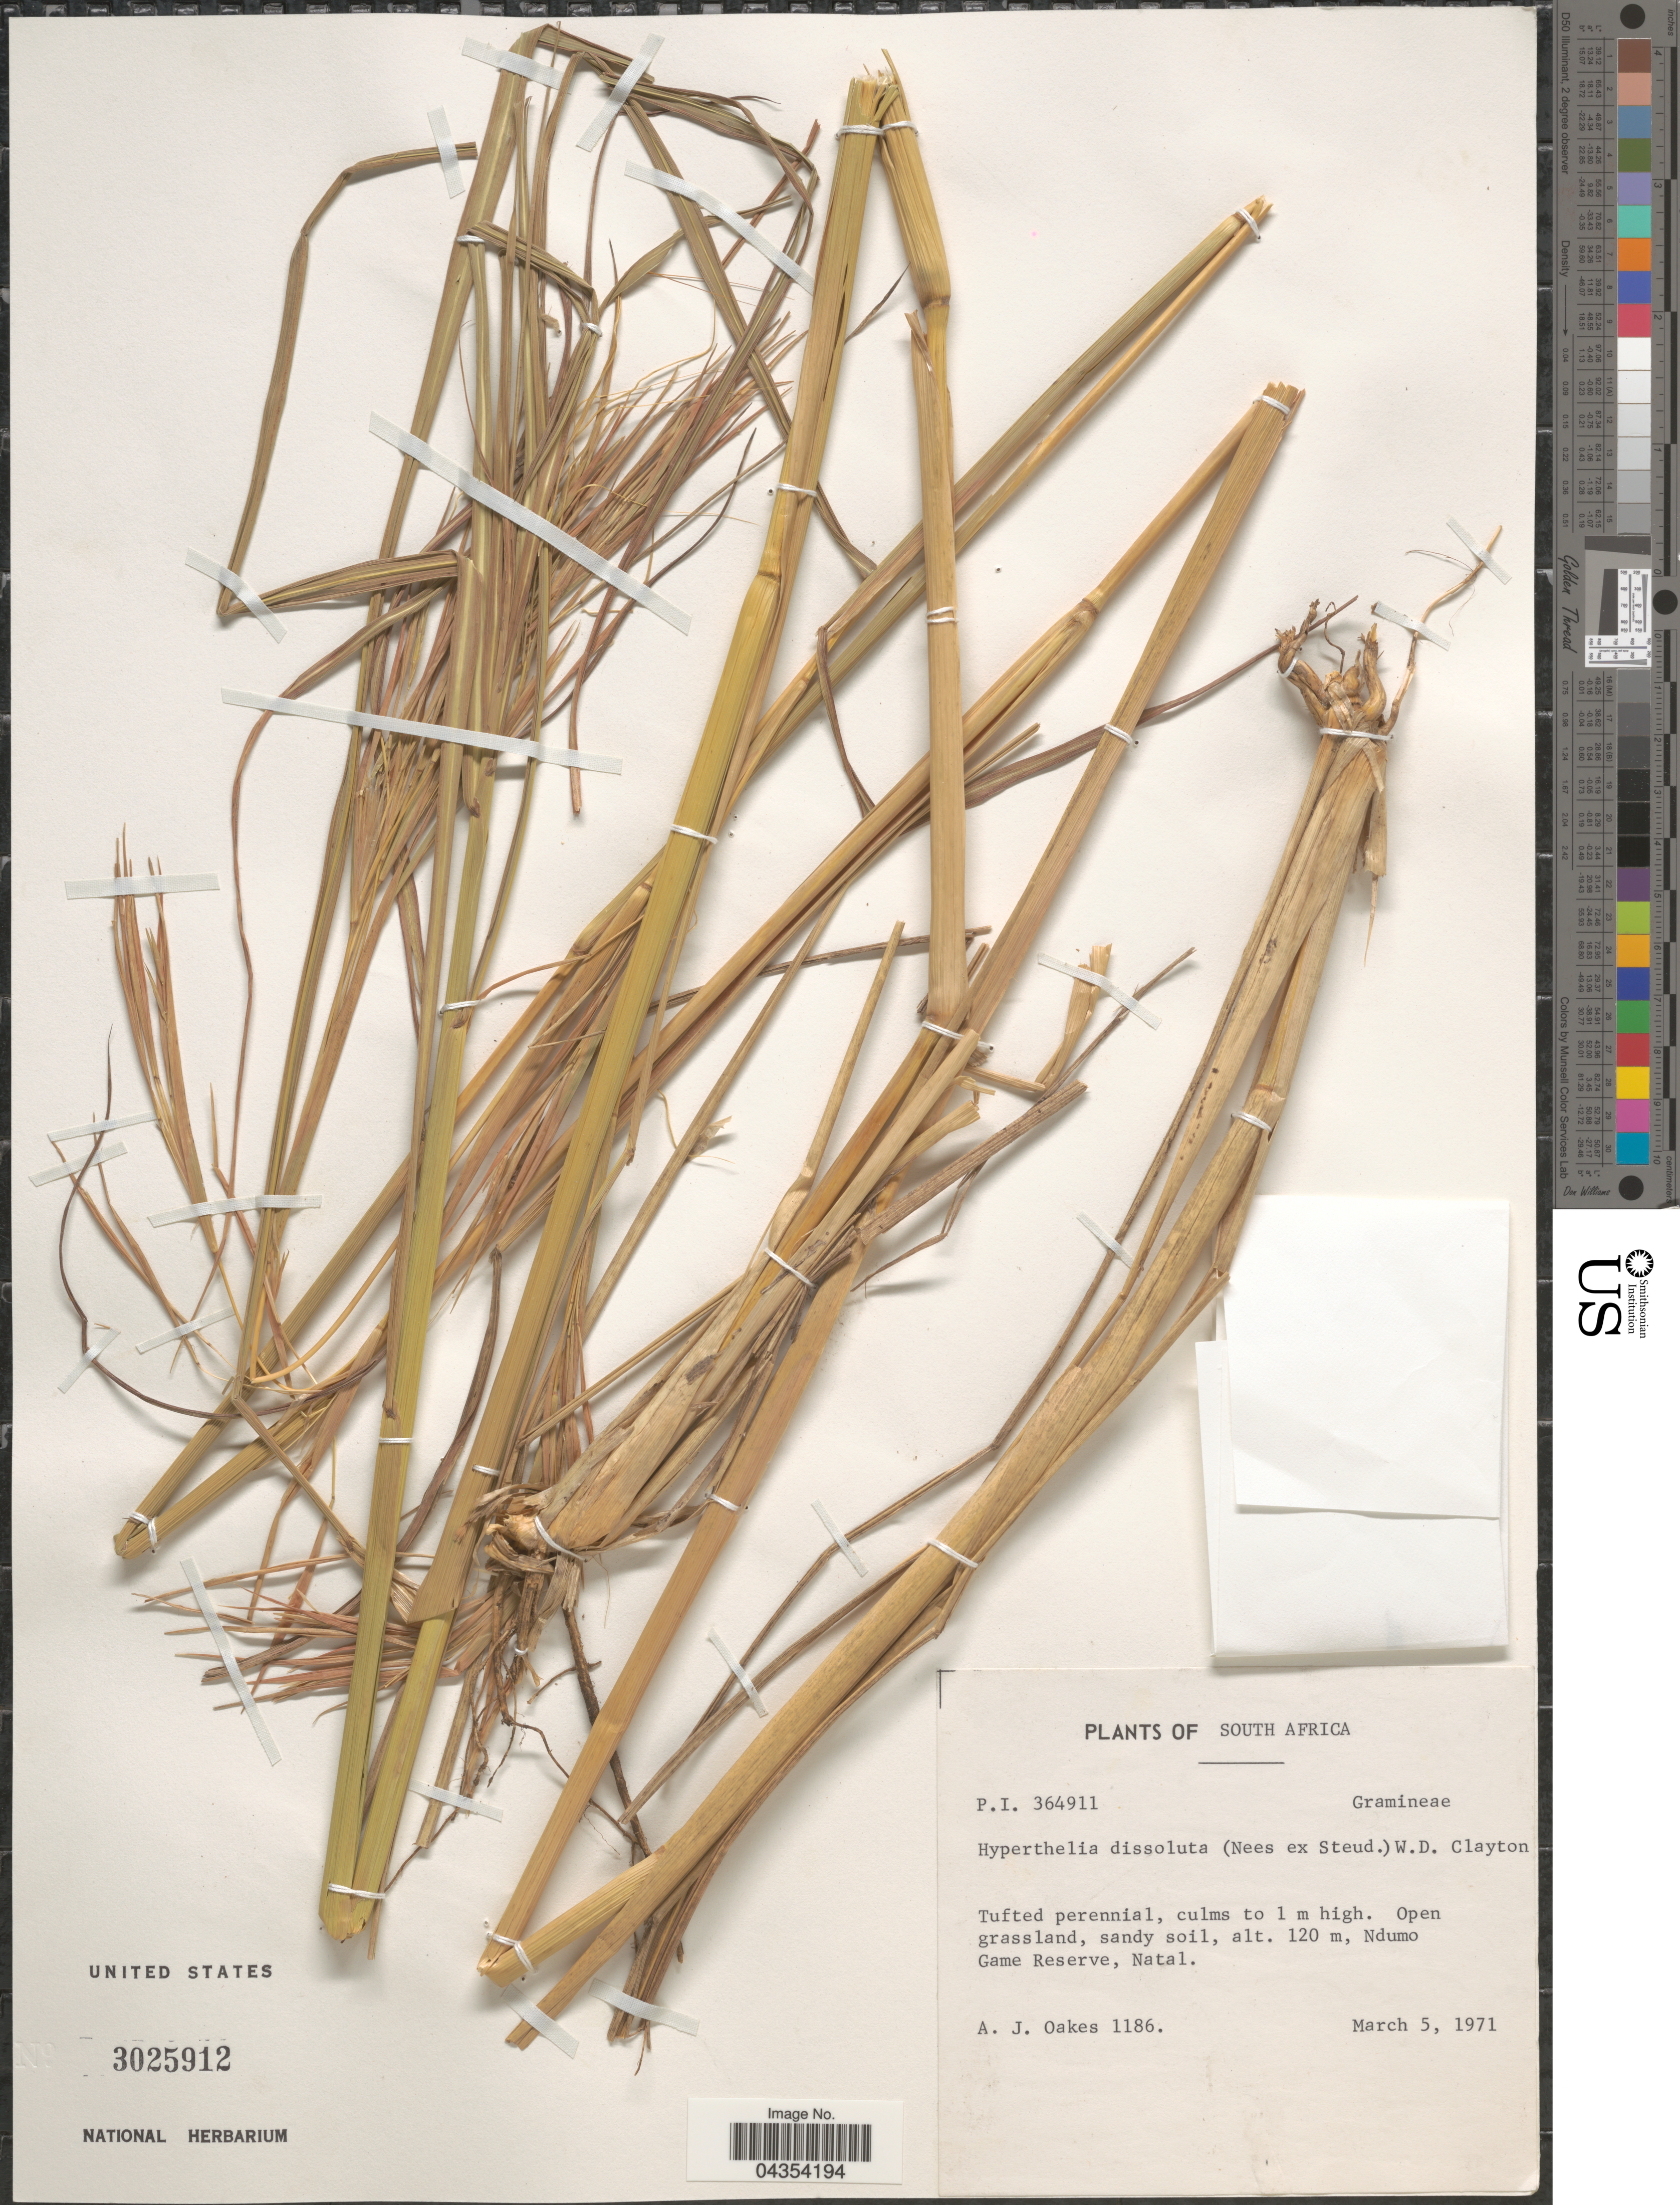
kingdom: Plantae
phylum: Tracheophyta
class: Liliopsida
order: Poales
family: Poaceae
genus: Hyperthelia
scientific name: Hyperthelia dissoluta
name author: (Nees ex Steud.) Clayton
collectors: A. Oakes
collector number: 1186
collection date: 1971-03-05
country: South Africa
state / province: KwaZulu-Natal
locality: Ndumo Game Reserve, Natal.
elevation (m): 120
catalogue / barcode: US 3025912